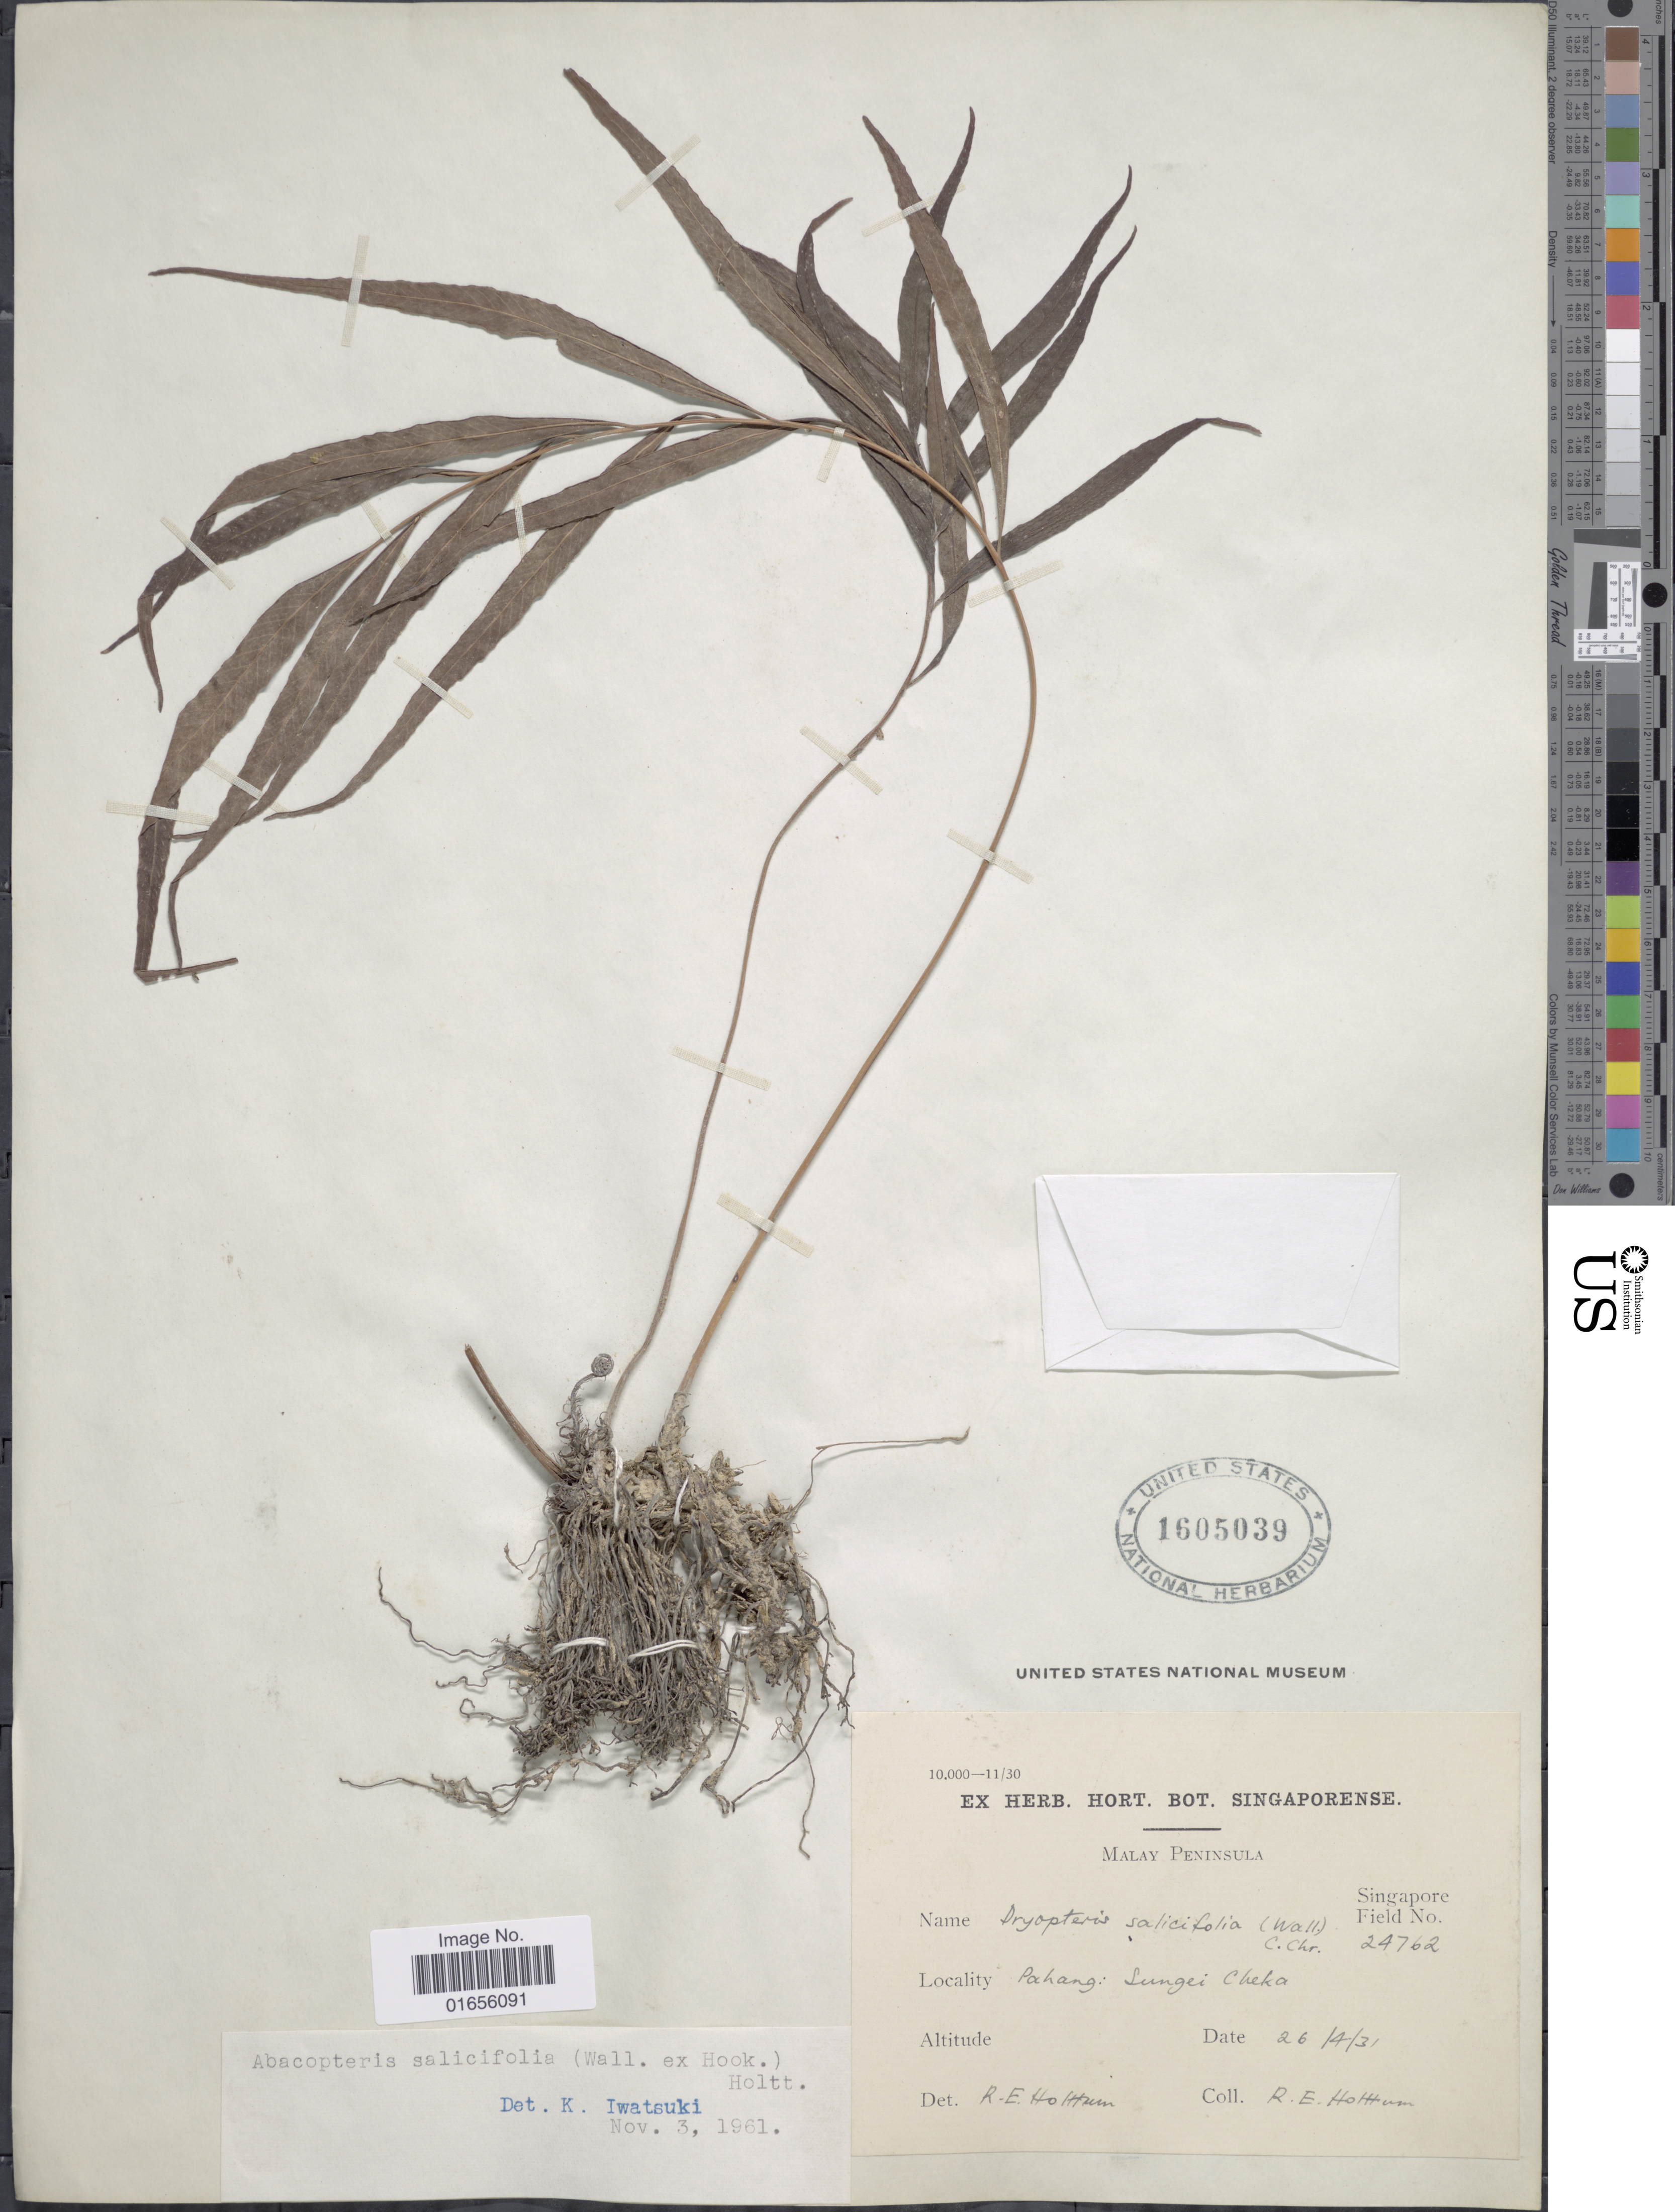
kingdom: Plantae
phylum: Tracheophyta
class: Polypodiopsida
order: Polypodiales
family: Thelypteridaceae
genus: Pronephrium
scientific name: Pronephrium salicifolium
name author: (Wall.) Holttum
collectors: R. E. Holttum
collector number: Singapore Field 24762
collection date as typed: Transcribed d/m/y: 26/4/31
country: Malaysia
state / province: Pahang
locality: Malay Peninsula, Sungei Cheka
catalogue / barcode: US 1605039